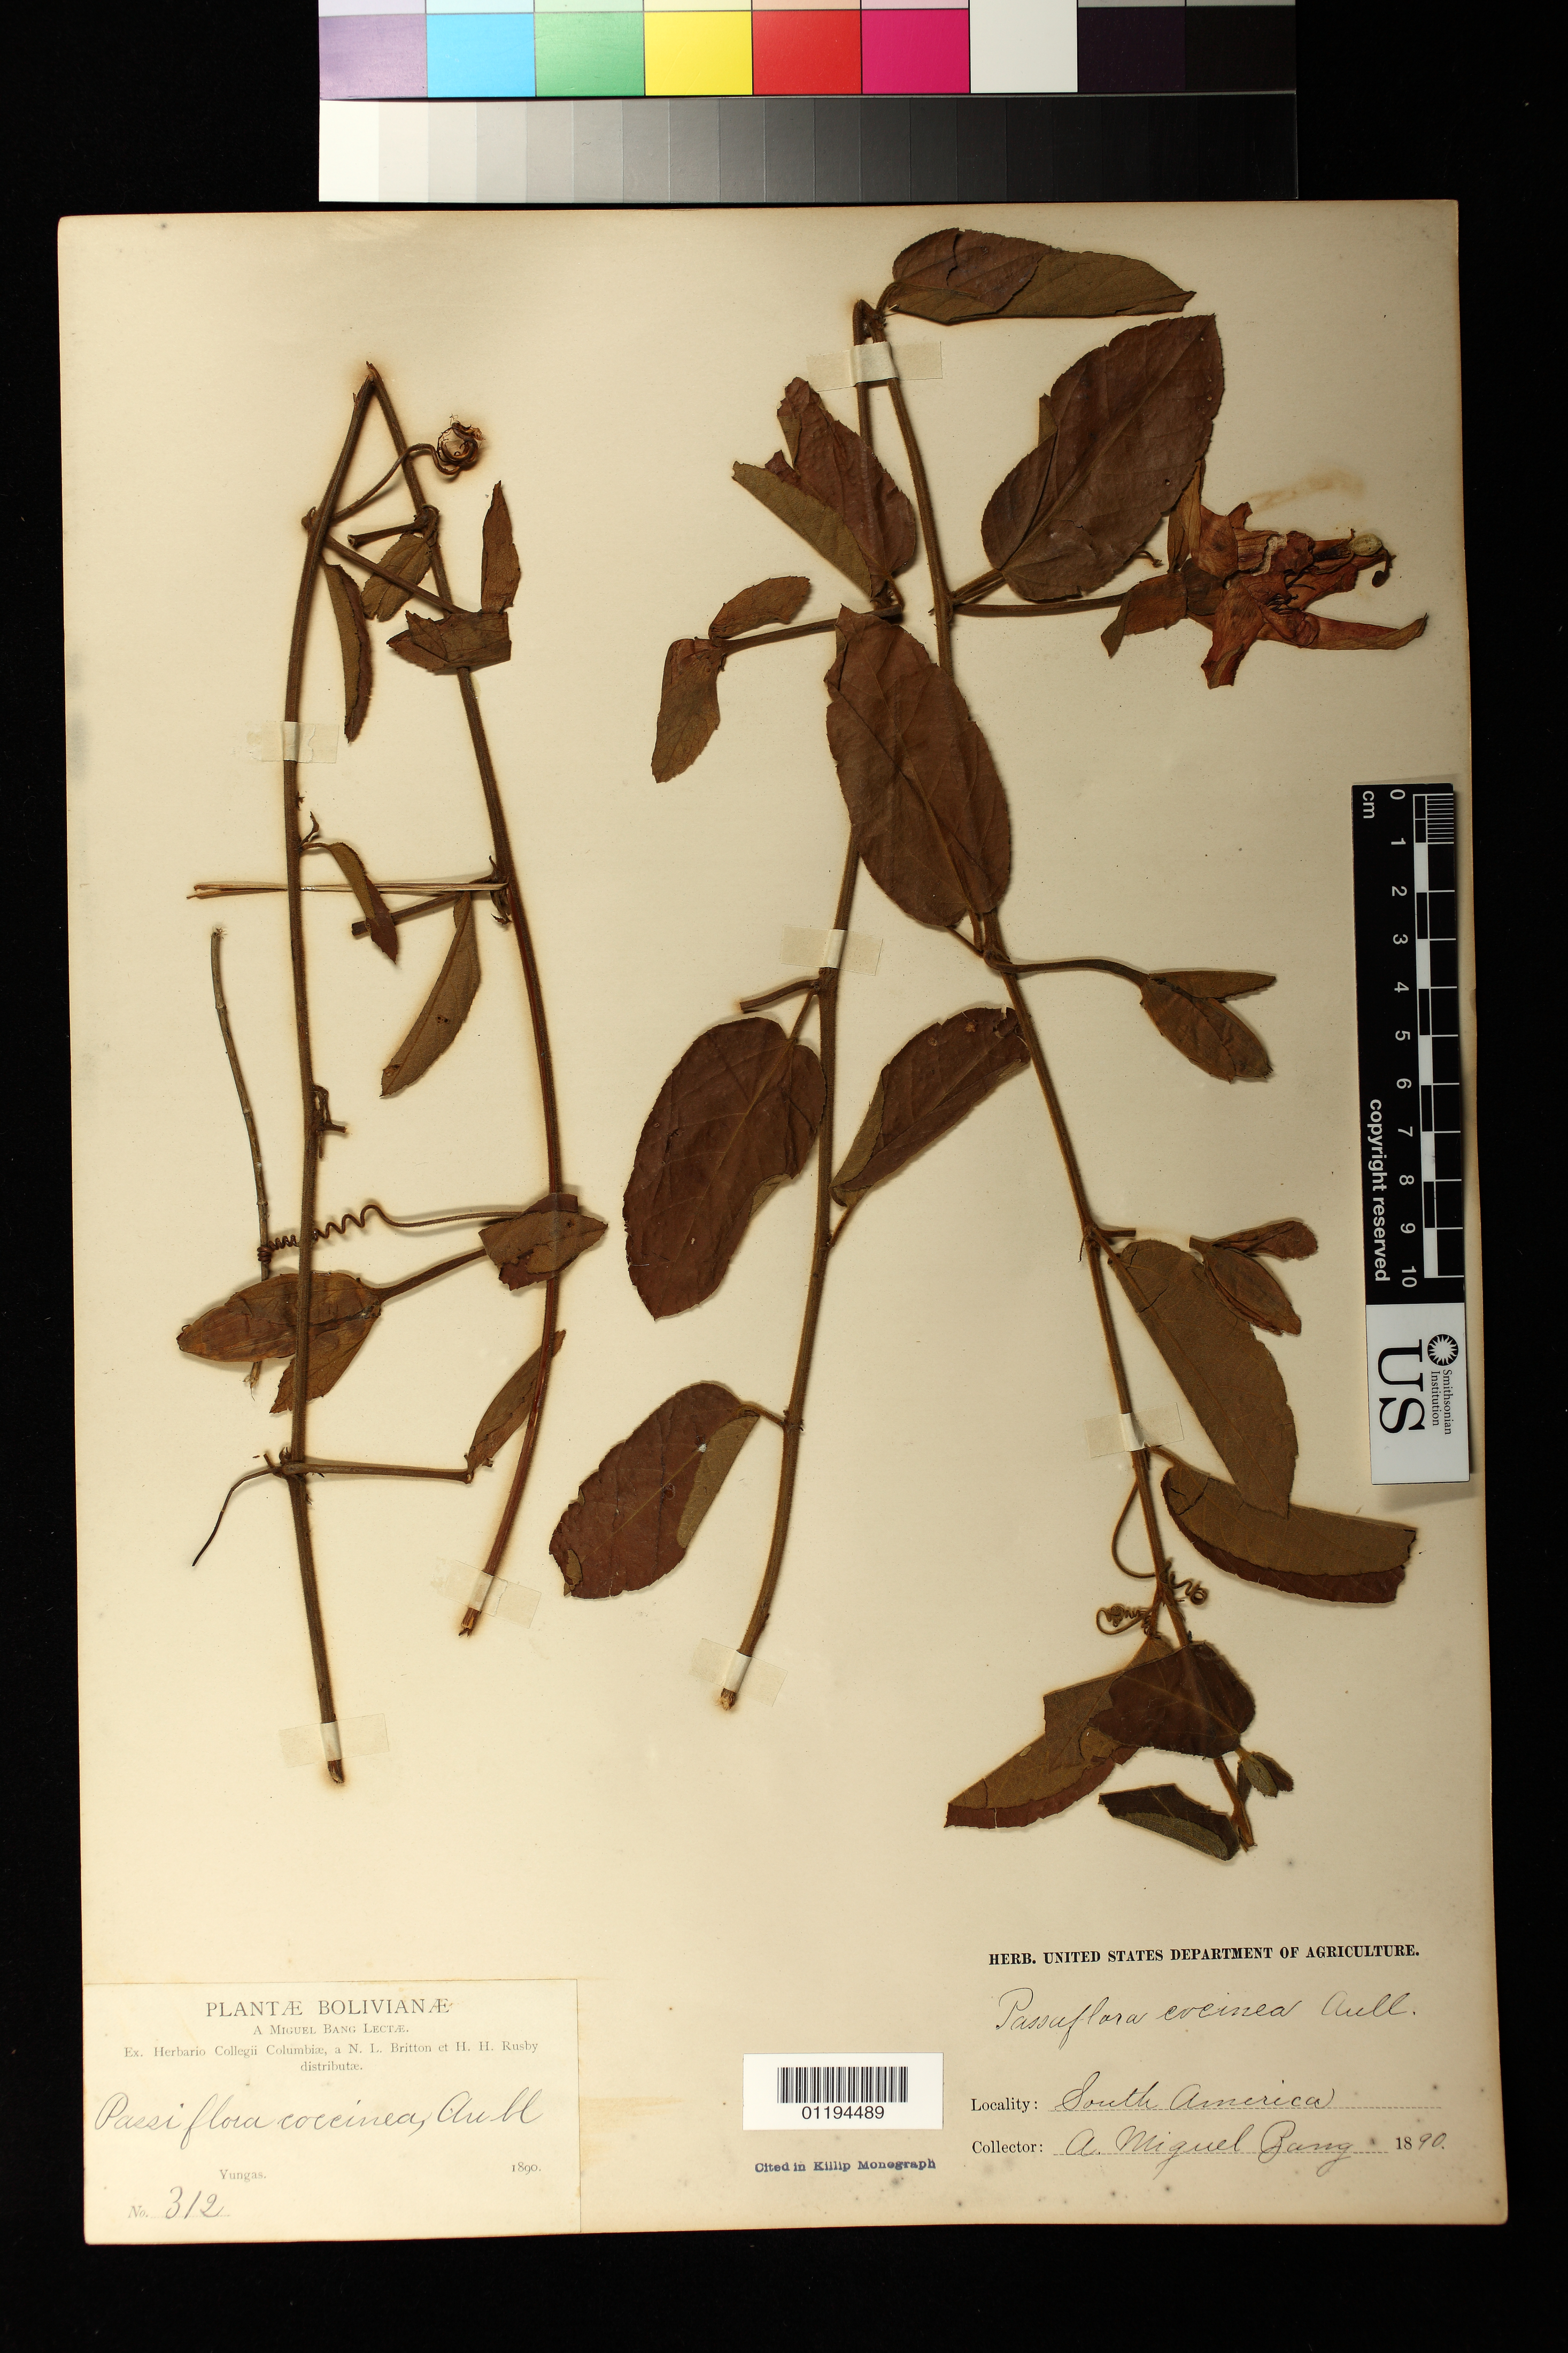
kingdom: Plantae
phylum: Tracheophyta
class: Magnoliopsida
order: Malpighiales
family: Passifloraceae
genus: Passiflora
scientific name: Passiflora coccinea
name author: Aubl.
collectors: M. Bang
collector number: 312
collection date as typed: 1890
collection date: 1890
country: Bolivia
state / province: La Paz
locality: Yungas.